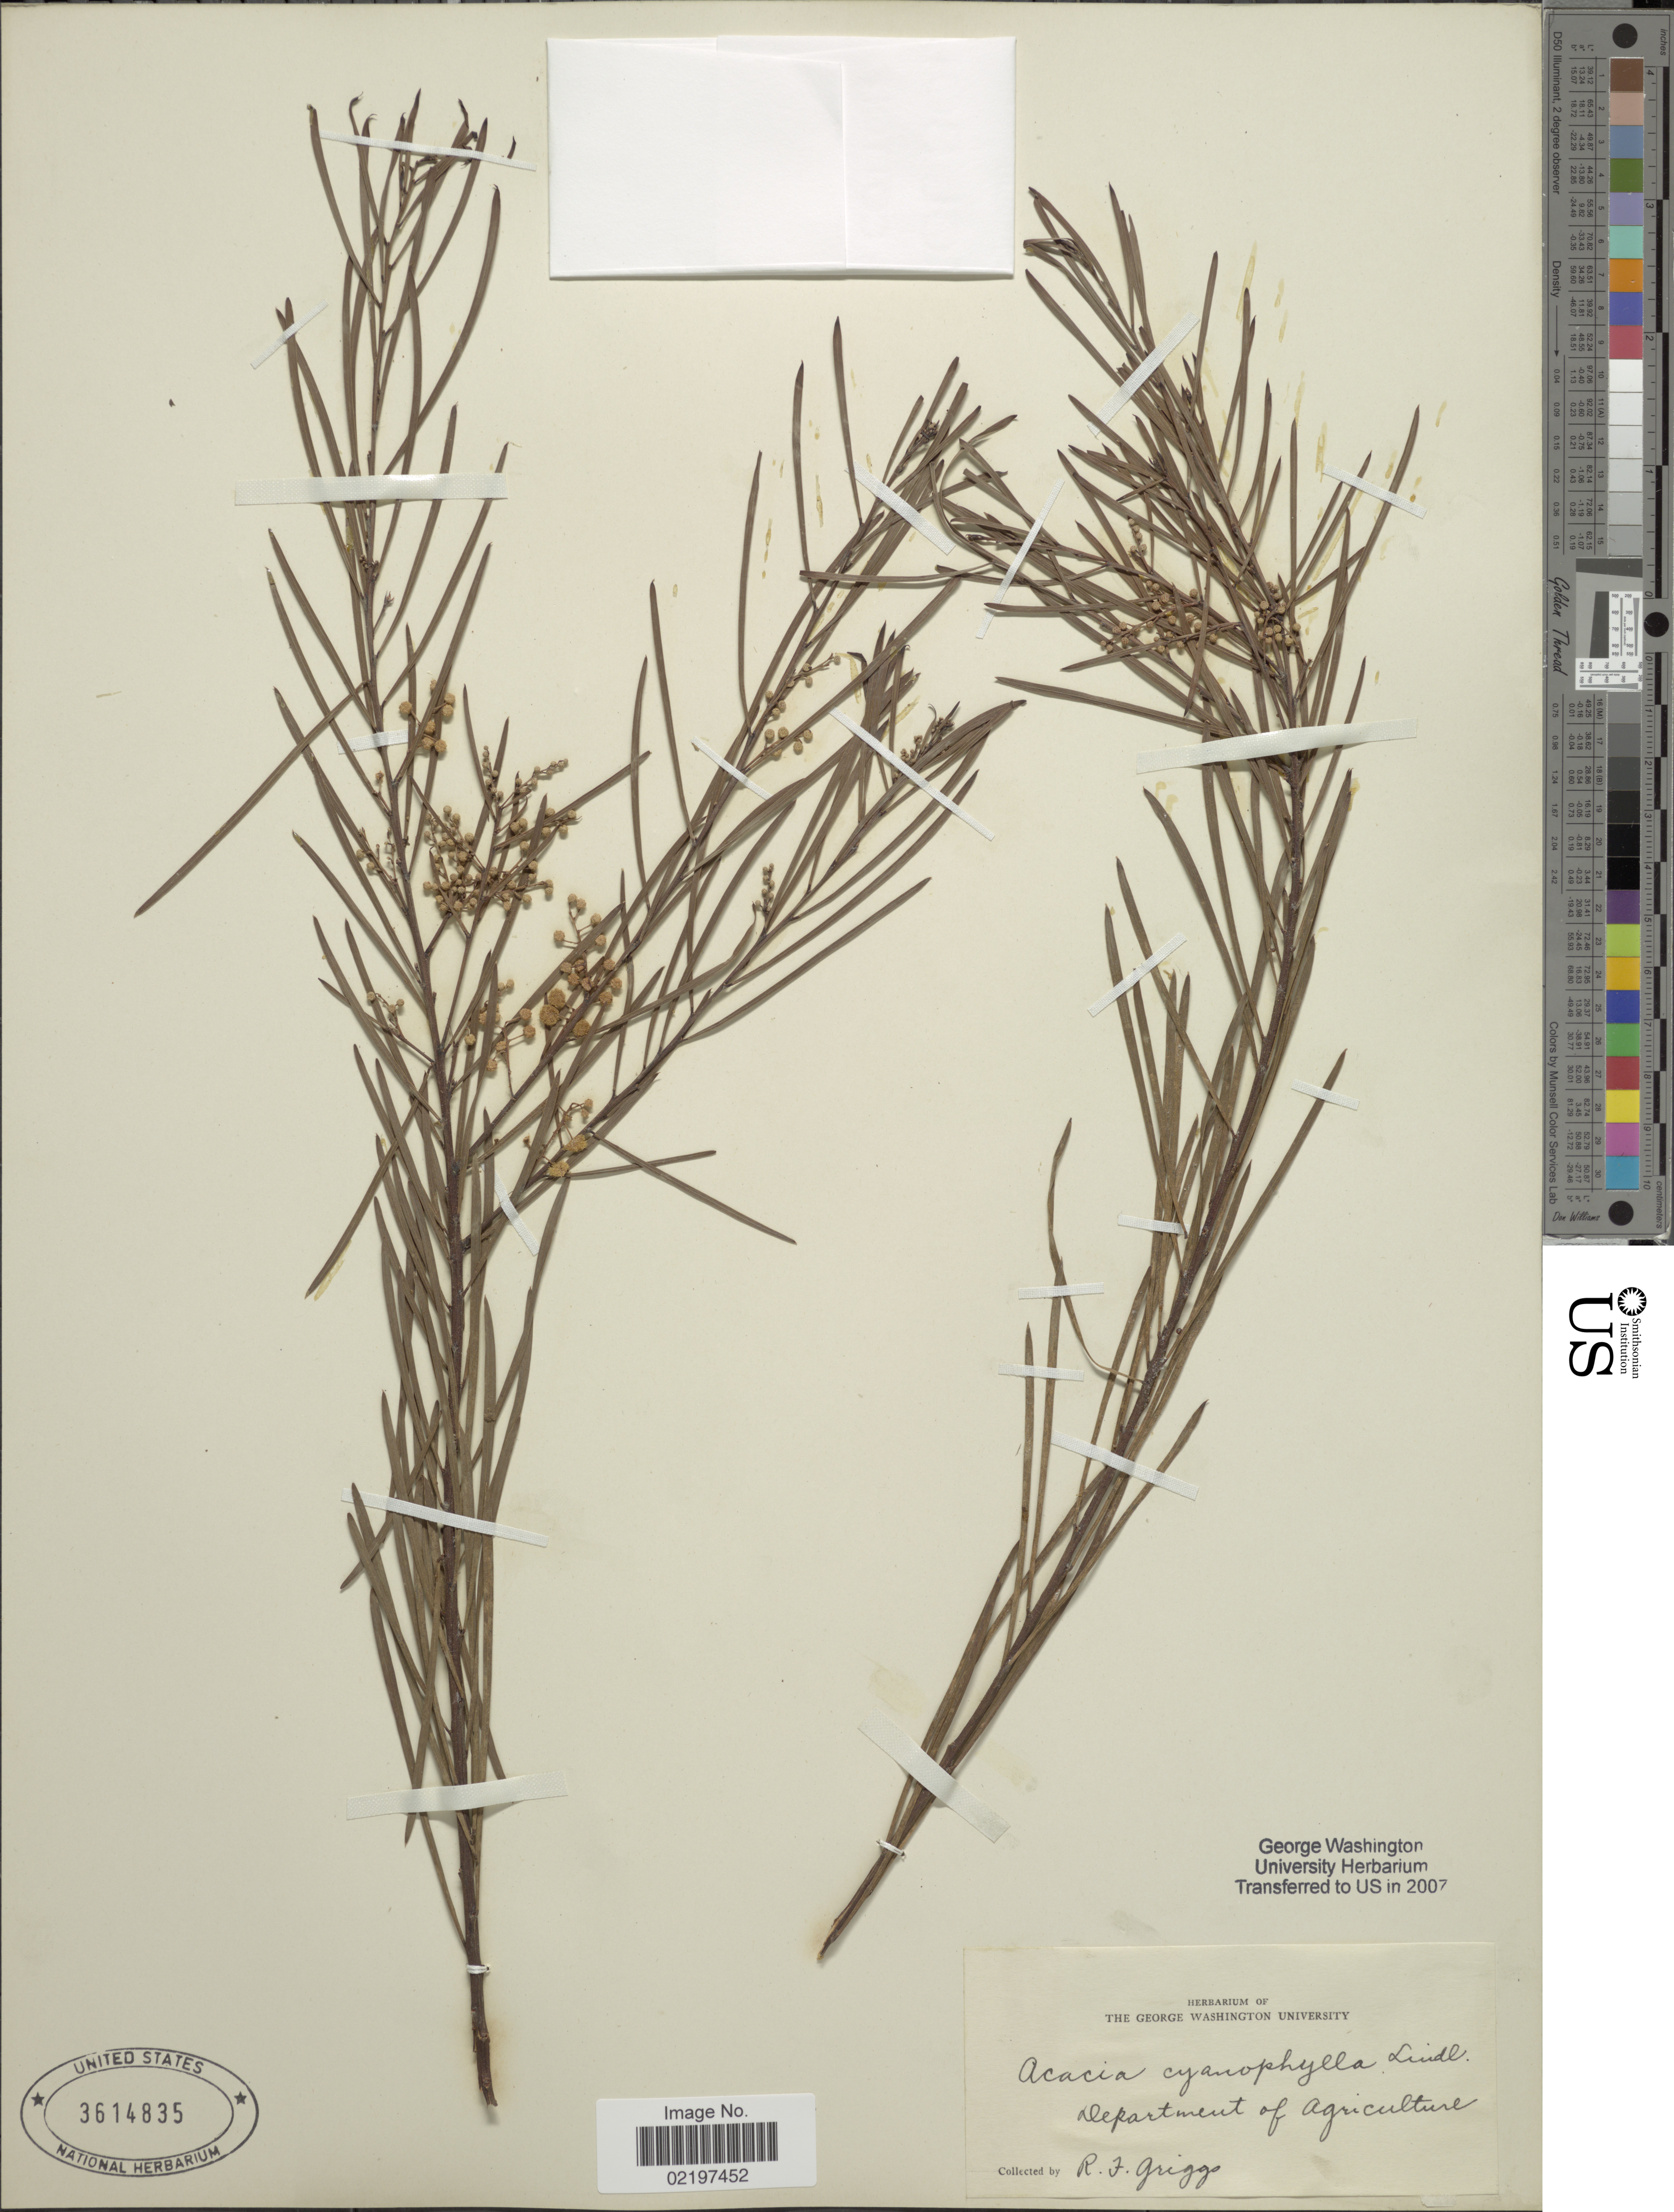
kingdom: Plantae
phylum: Tracheophyta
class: Magnoliopsida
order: Fabales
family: Fabaceae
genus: Acacia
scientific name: Acacia cyanophylla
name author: Lindl.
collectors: R. F. Griggs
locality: Department of Agriculture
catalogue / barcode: US 3614835